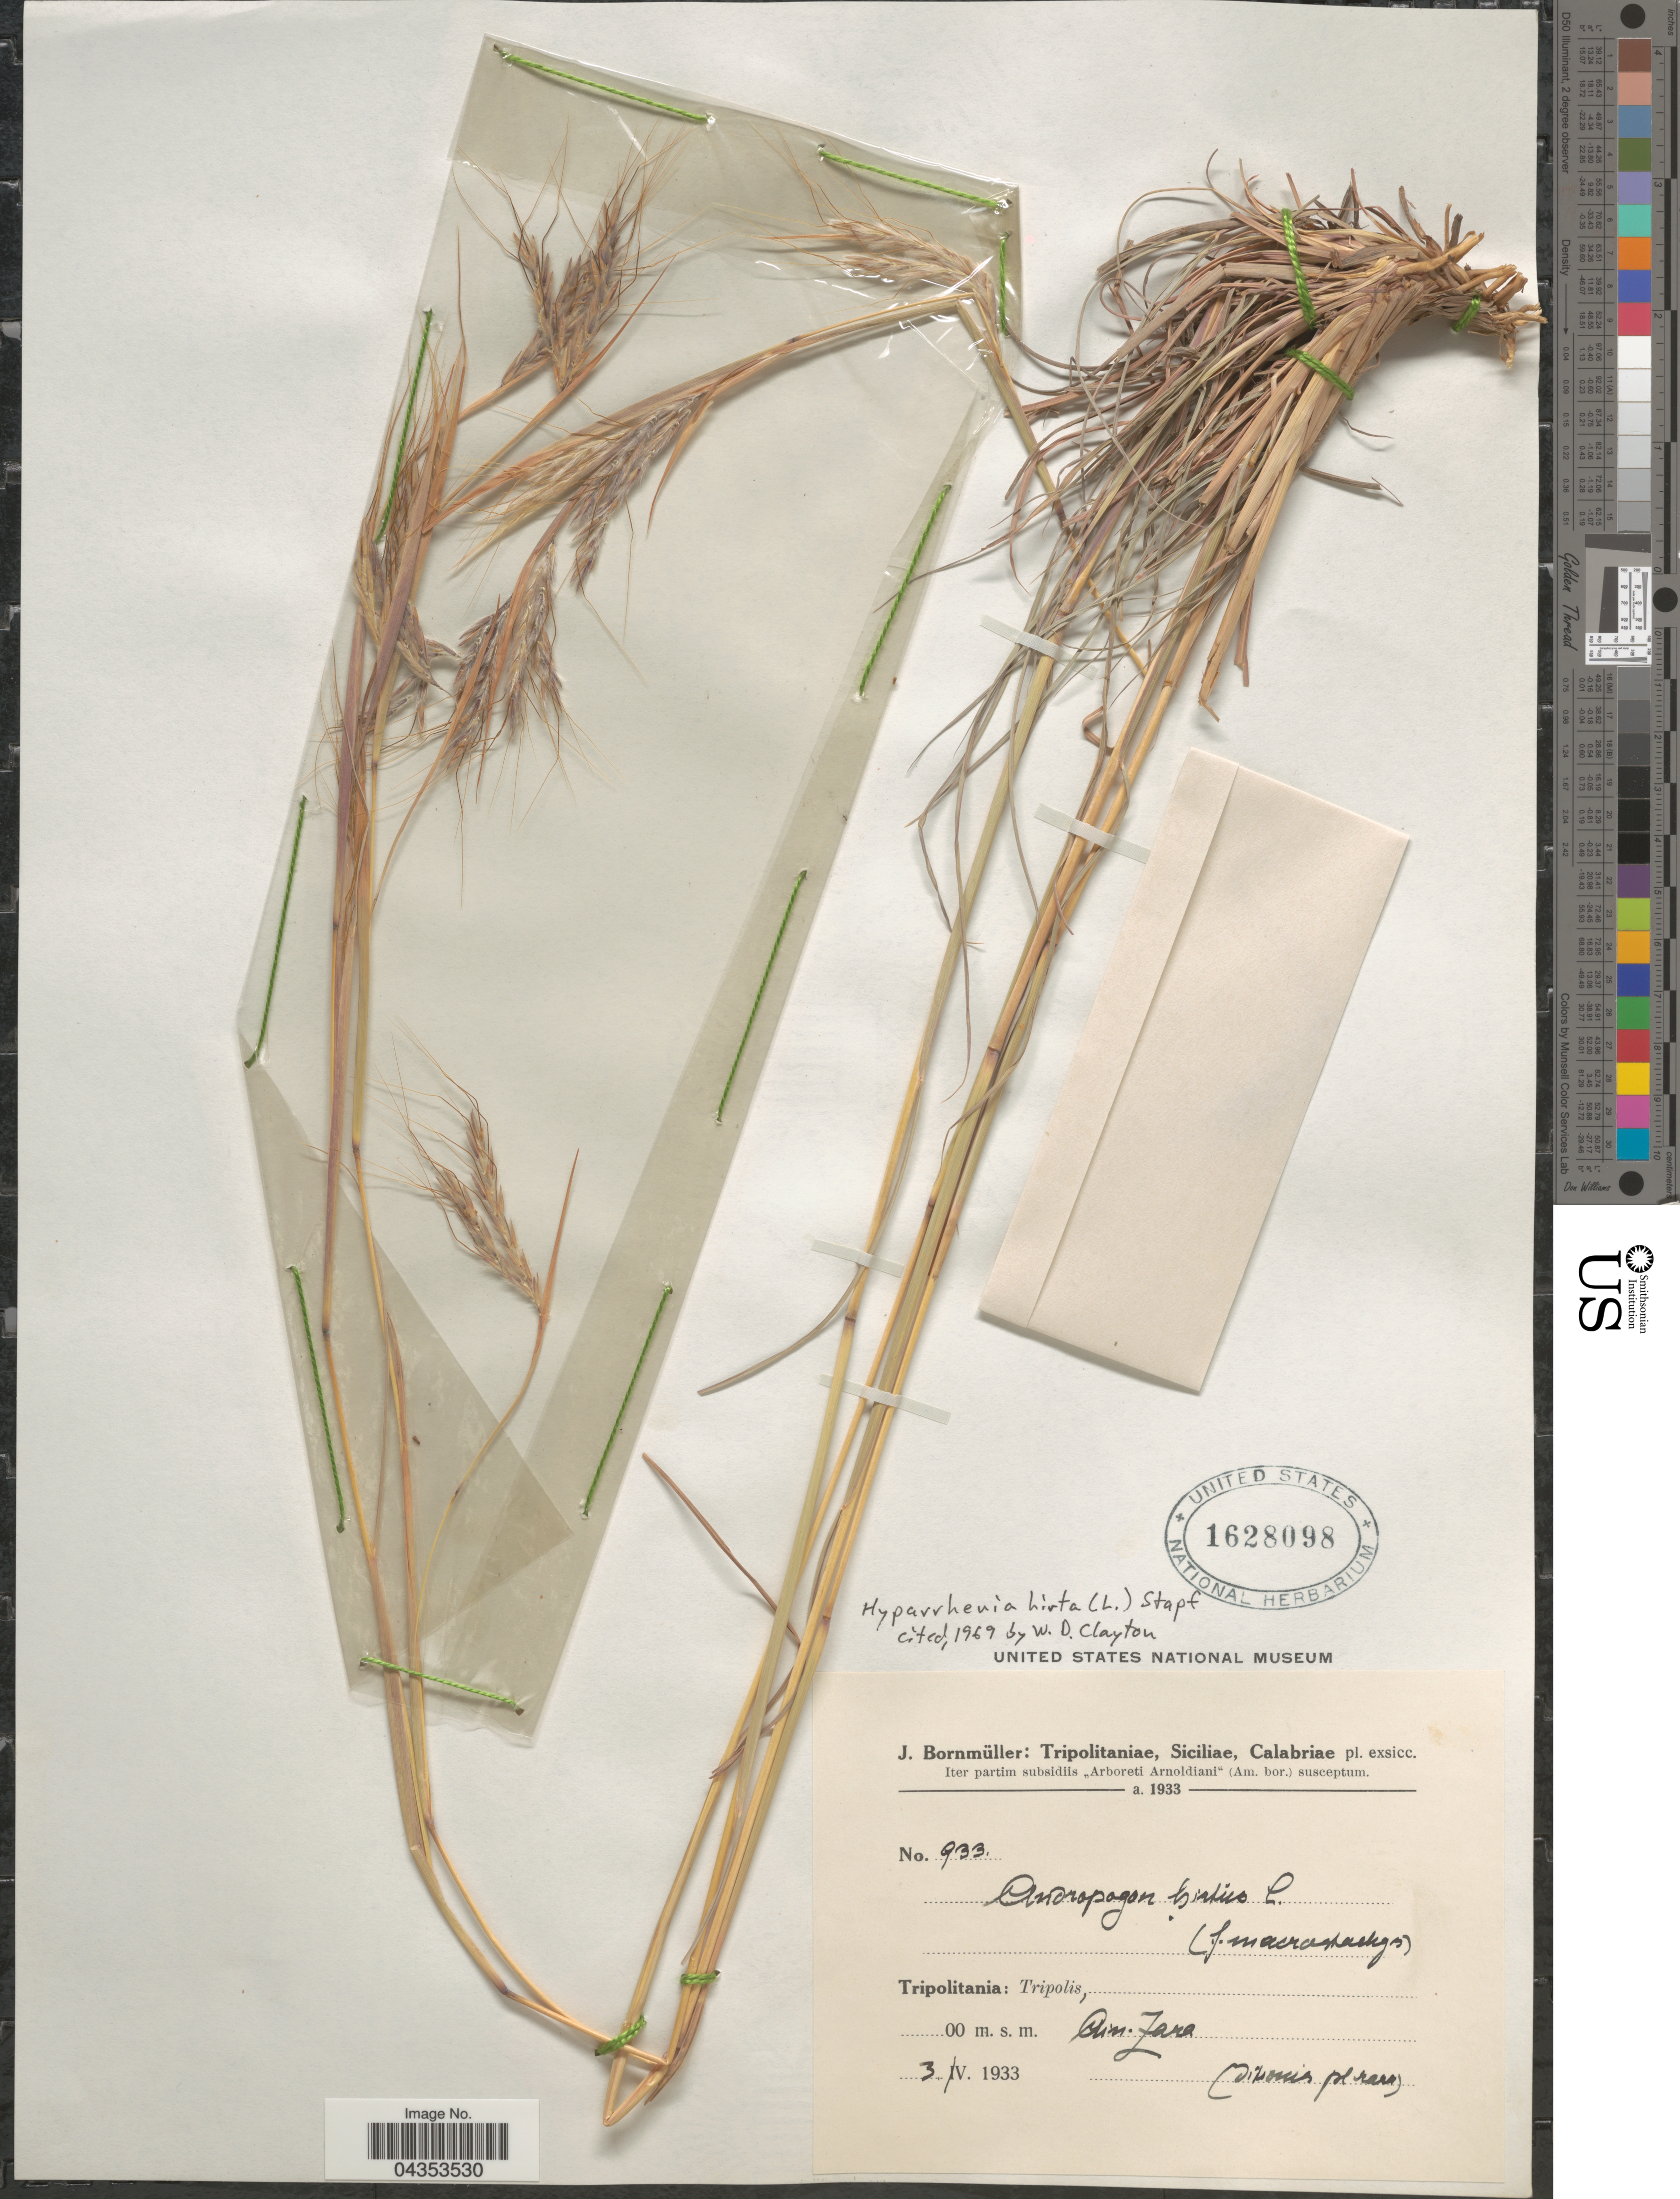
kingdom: Plantae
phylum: Tracheophyta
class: Liliopsida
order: Poales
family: Poaceae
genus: Hyparrhenia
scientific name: Hyparrhenia hirta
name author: (L.) Stapf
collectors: J. Bornmüller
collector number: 933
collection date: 1933-05-06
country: Libya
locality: Tripolitaniae, Siciliae, Calabriae. Iter partim subsidiis ,"Arboreti Arnoldiani" (Am. bor.) susceptum. Tripolitania: Tripolis.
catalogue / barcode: US 1628098